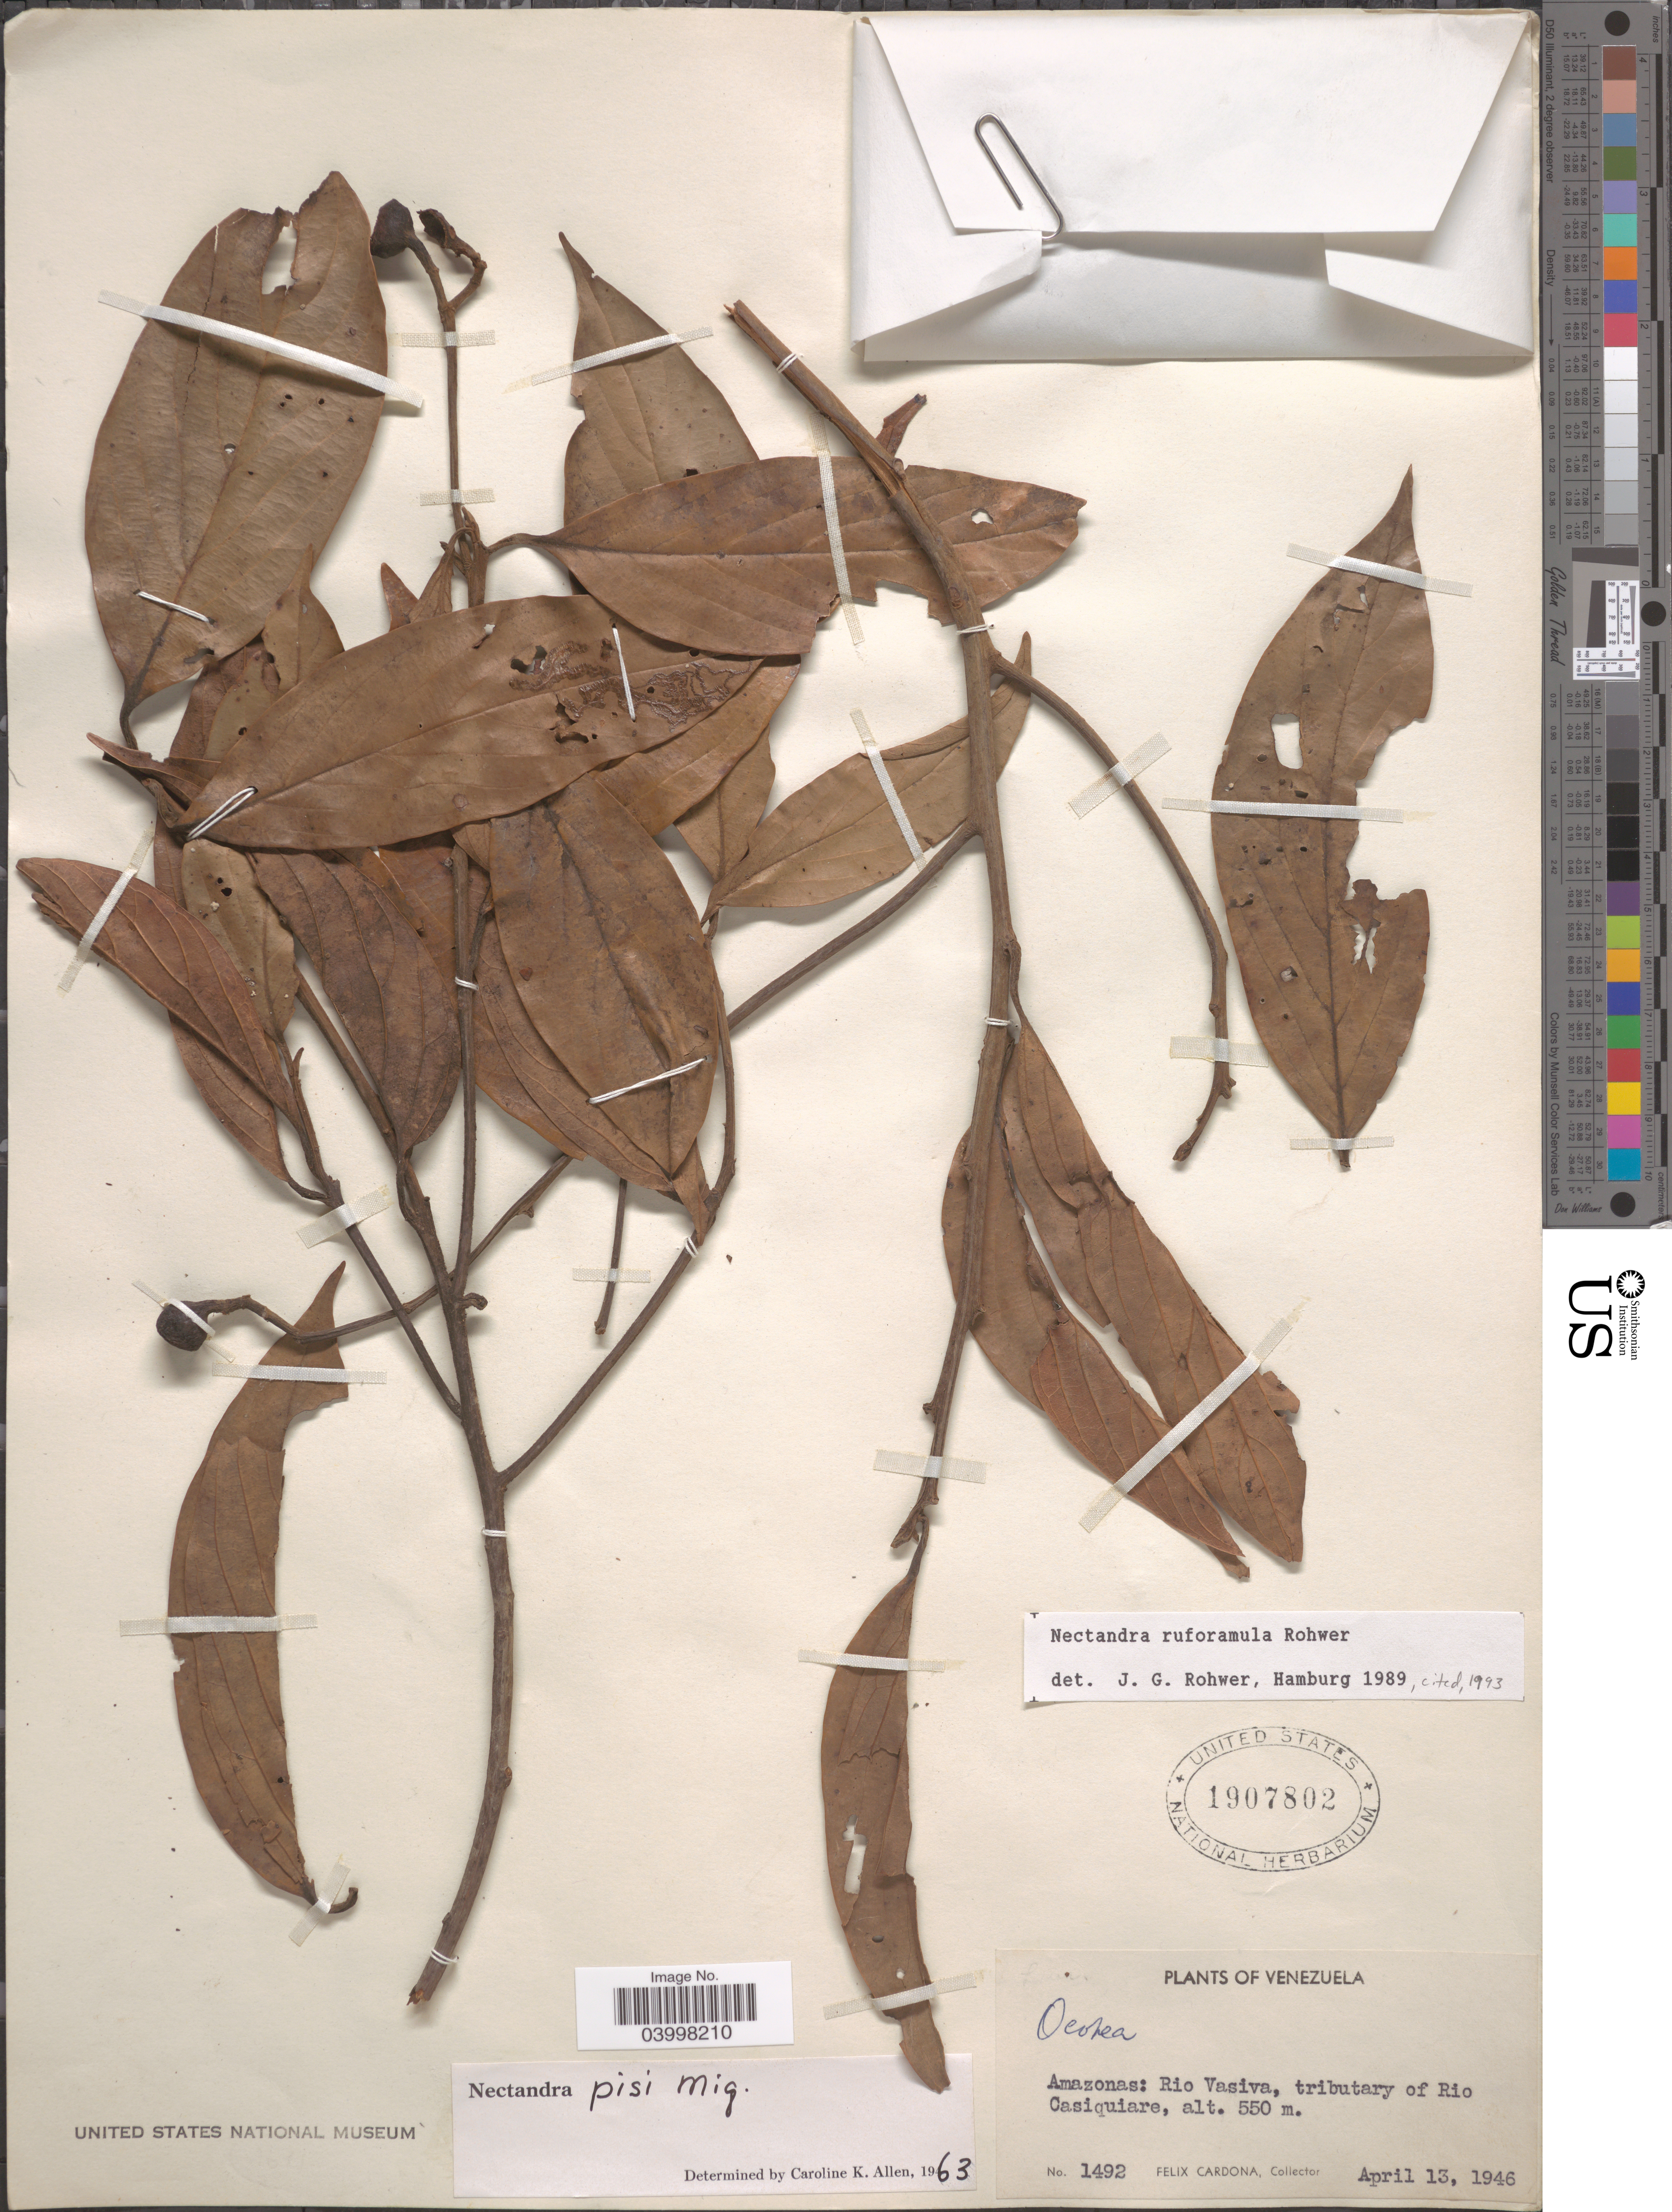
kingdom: Plantae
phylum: Tracheophyta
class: Magnoliopsida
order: Laurales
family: Lauraceae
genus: Nectandra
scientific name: Nectandra ruforamula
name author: Rohwer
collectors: F. Cardona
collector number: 1492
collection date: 1946-04-13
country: Venezuela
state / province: Amazonas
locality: Rio Vasiva, tributary of Rio Casiquiare.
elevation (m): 550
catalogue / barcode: US 1907802